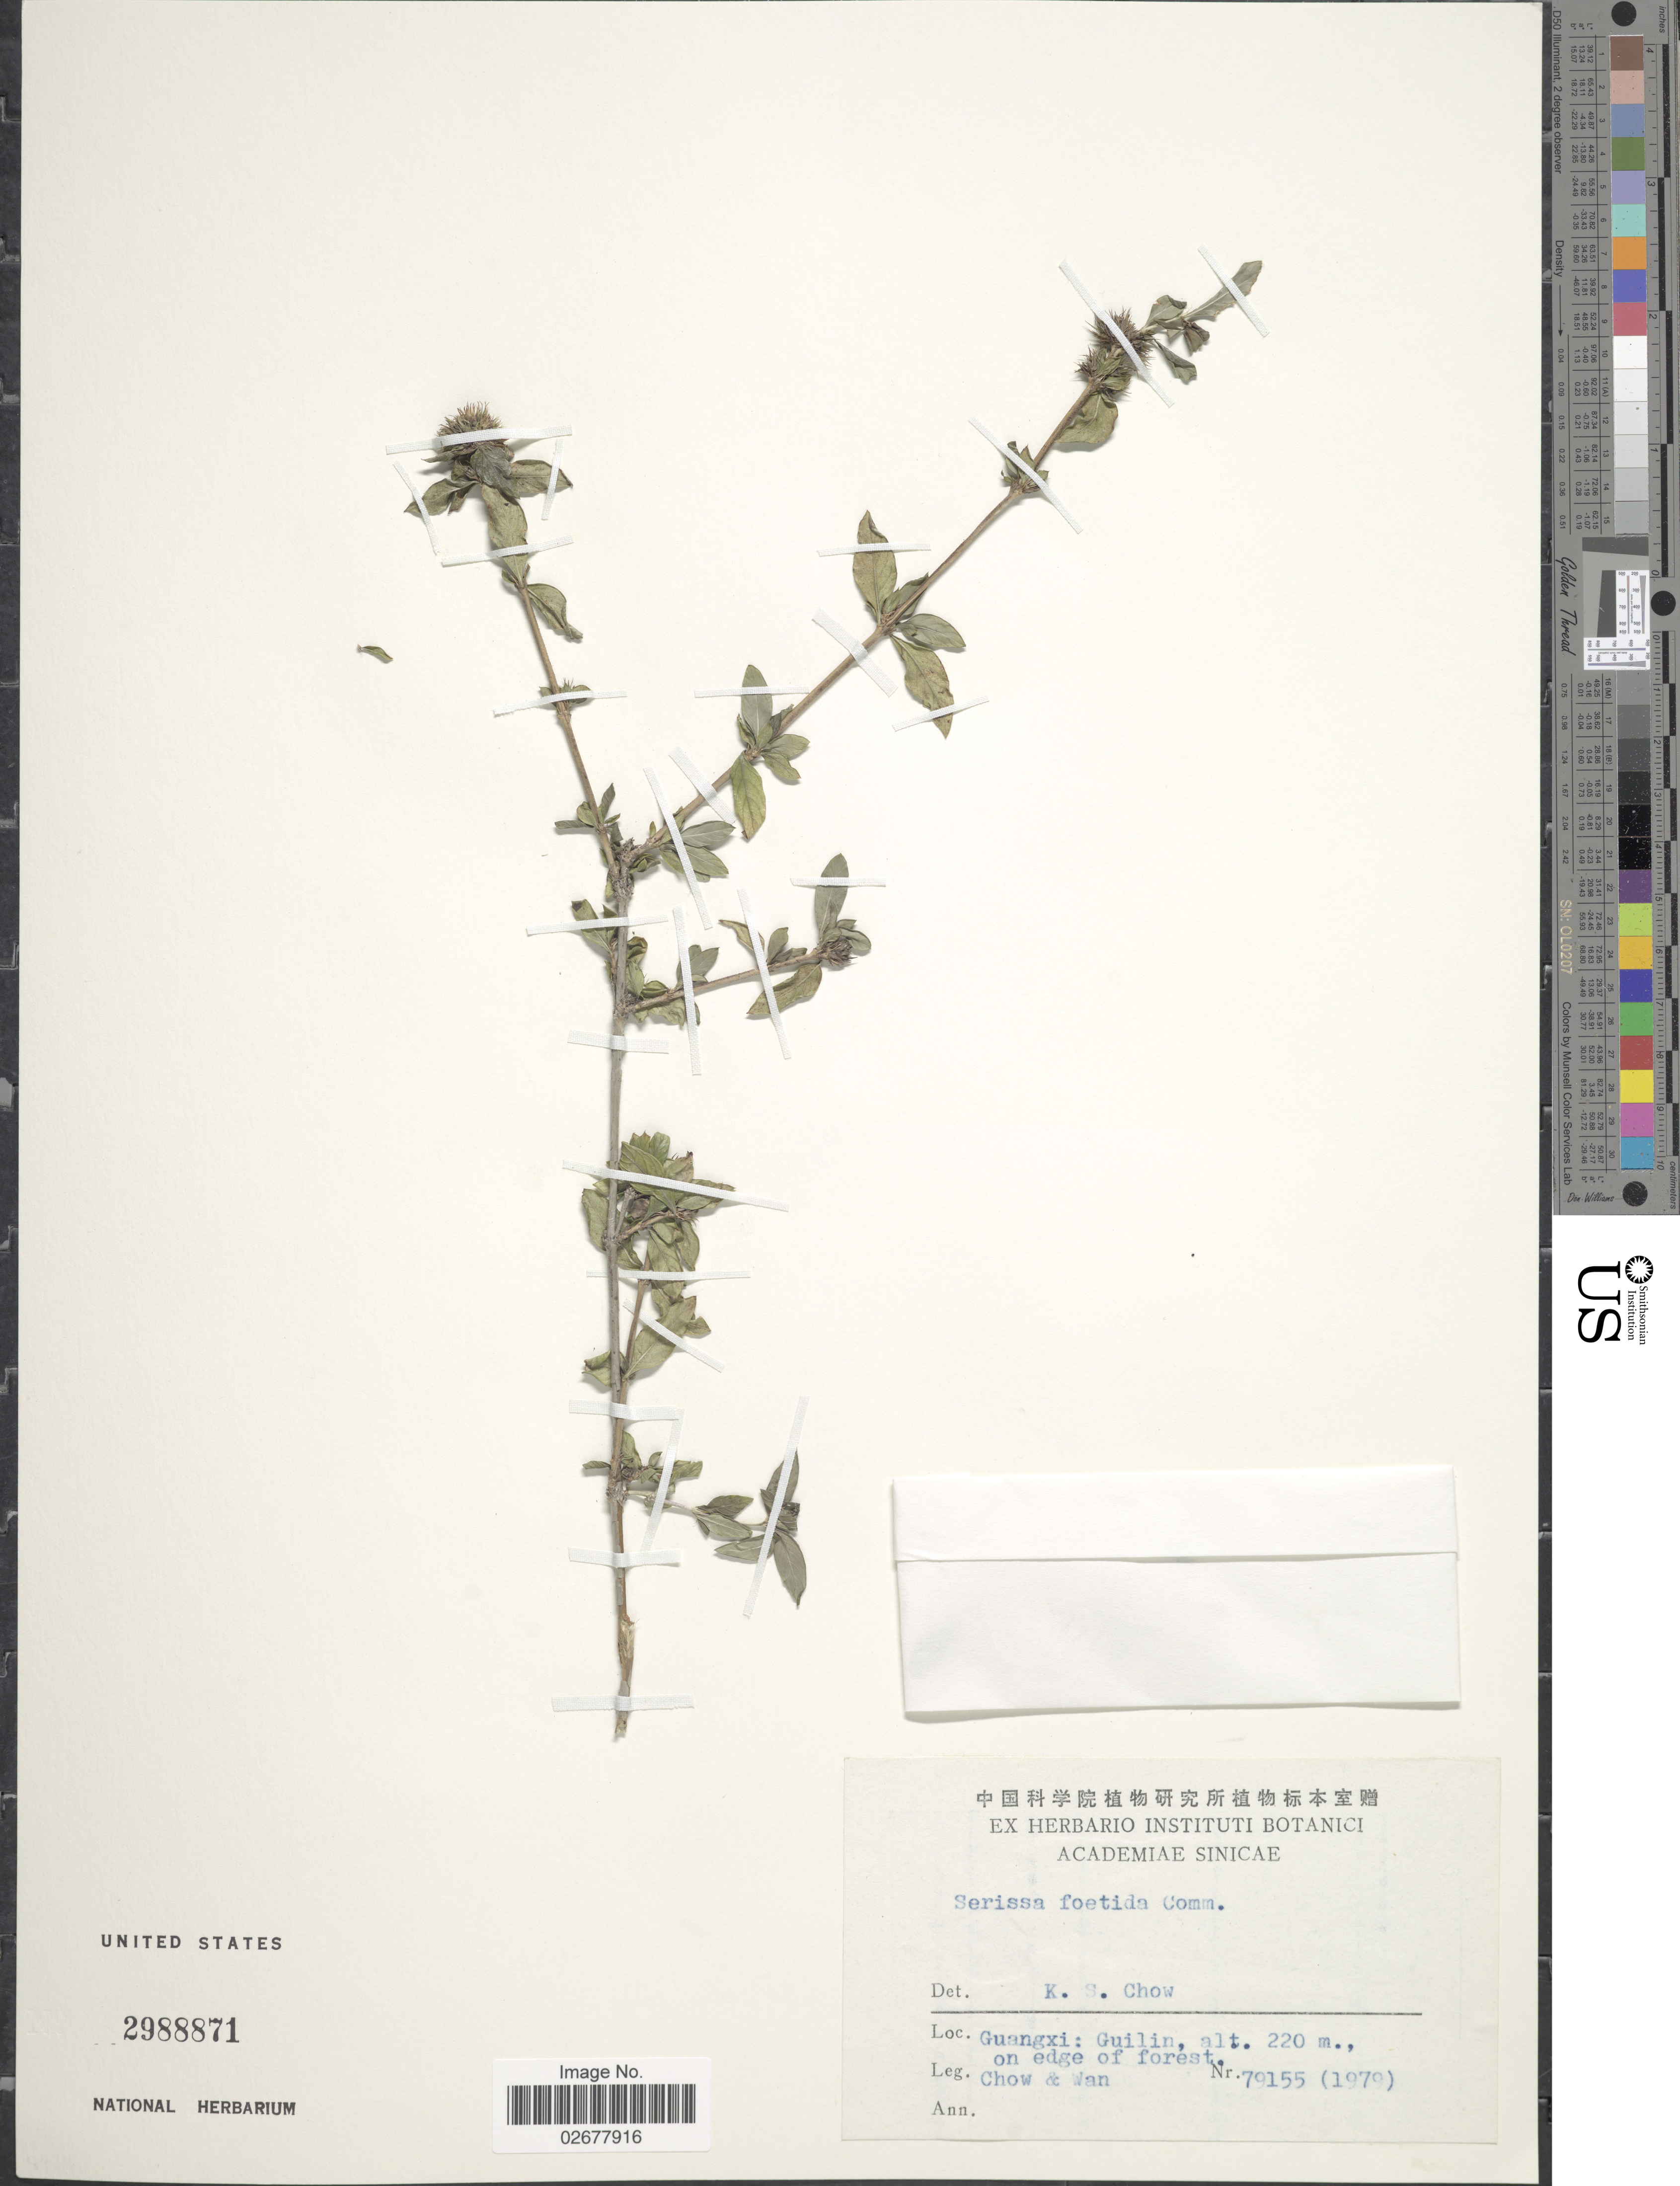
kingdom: Plantae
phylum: Tracheophyta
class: Magnoliopsida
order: Gentianales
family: Rubiaceae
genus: Serissa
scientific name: Serissa japonica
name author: (Thunb.) Thunb.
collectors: Chow, -- & -. Wan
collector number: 79155 (1979)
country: China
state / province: Guangxi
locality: Guilin, on edge of forest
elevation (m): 220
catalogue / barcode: US 2988871